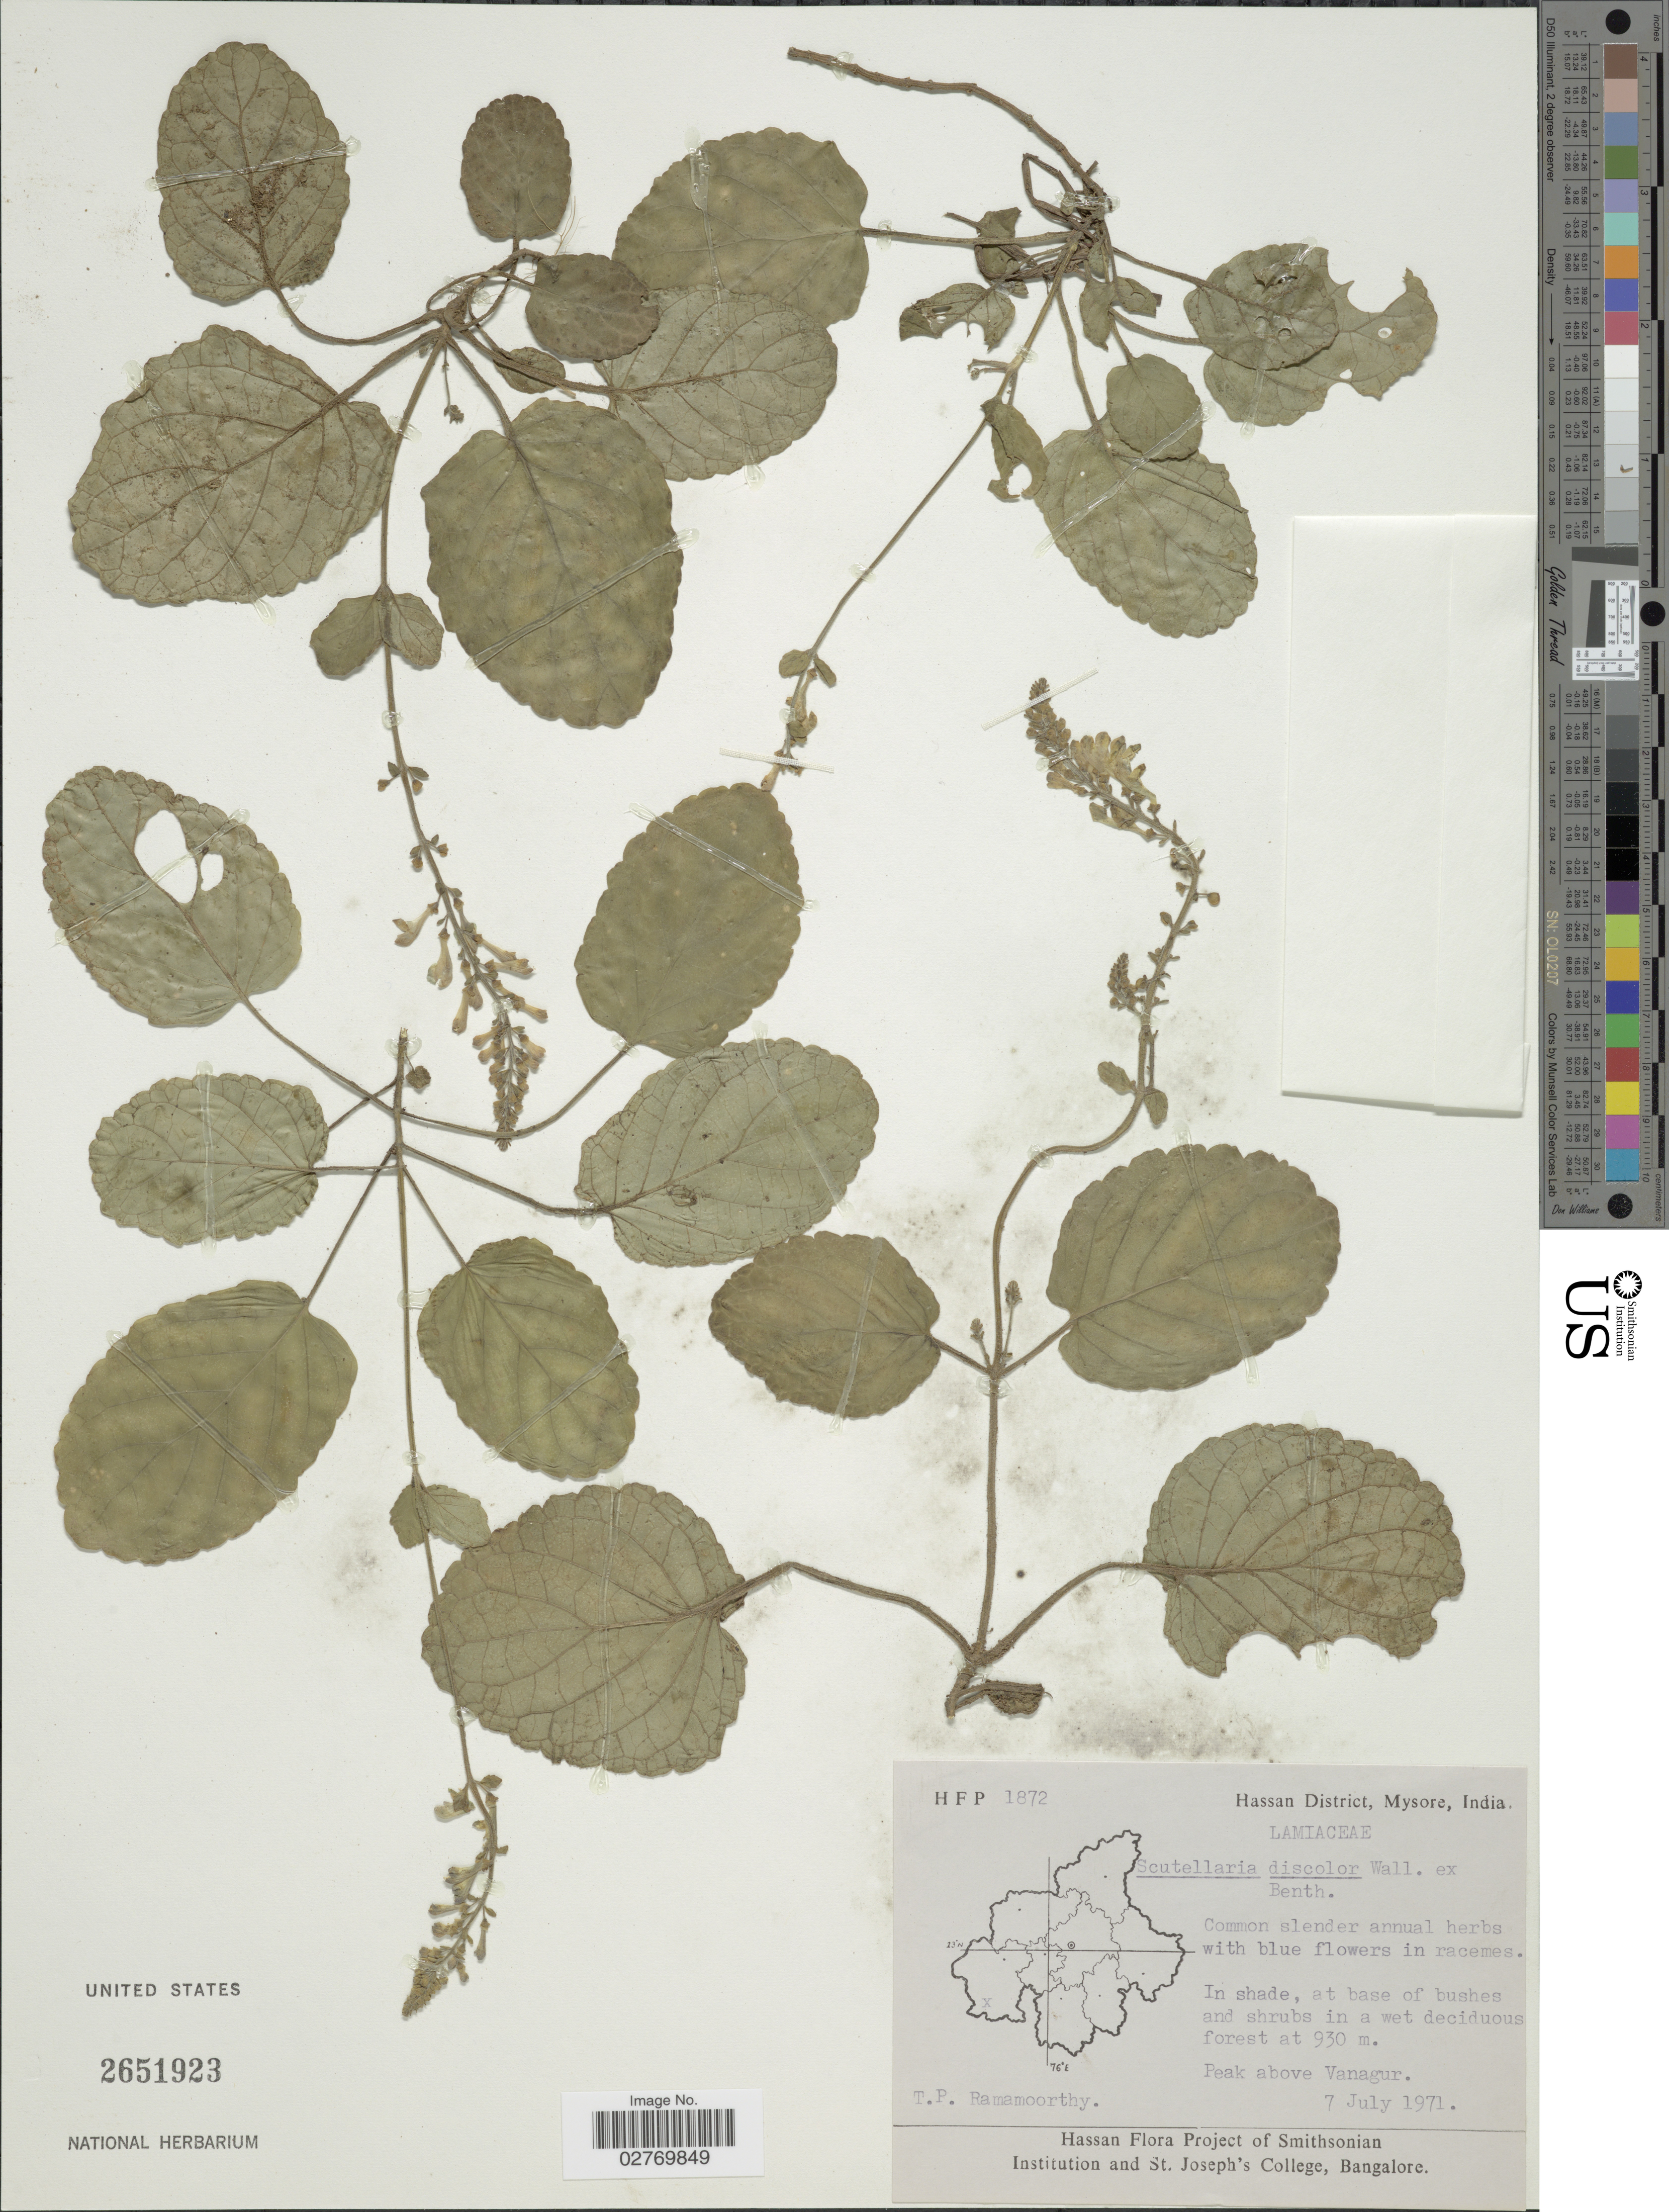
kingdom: Plantae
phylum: Tracheophyta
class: Magnoliopsida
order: Lamiales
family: Lamiaceae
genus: Scutellaria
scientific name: Scutellaria discolor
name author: Colebr.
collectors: T. P. Ramamoorthy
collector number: HFP1872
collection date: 1971-07-07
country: India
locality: Hassan District, Mysore. Peak above Vanagur.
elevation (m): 930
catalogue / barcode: US 2651923